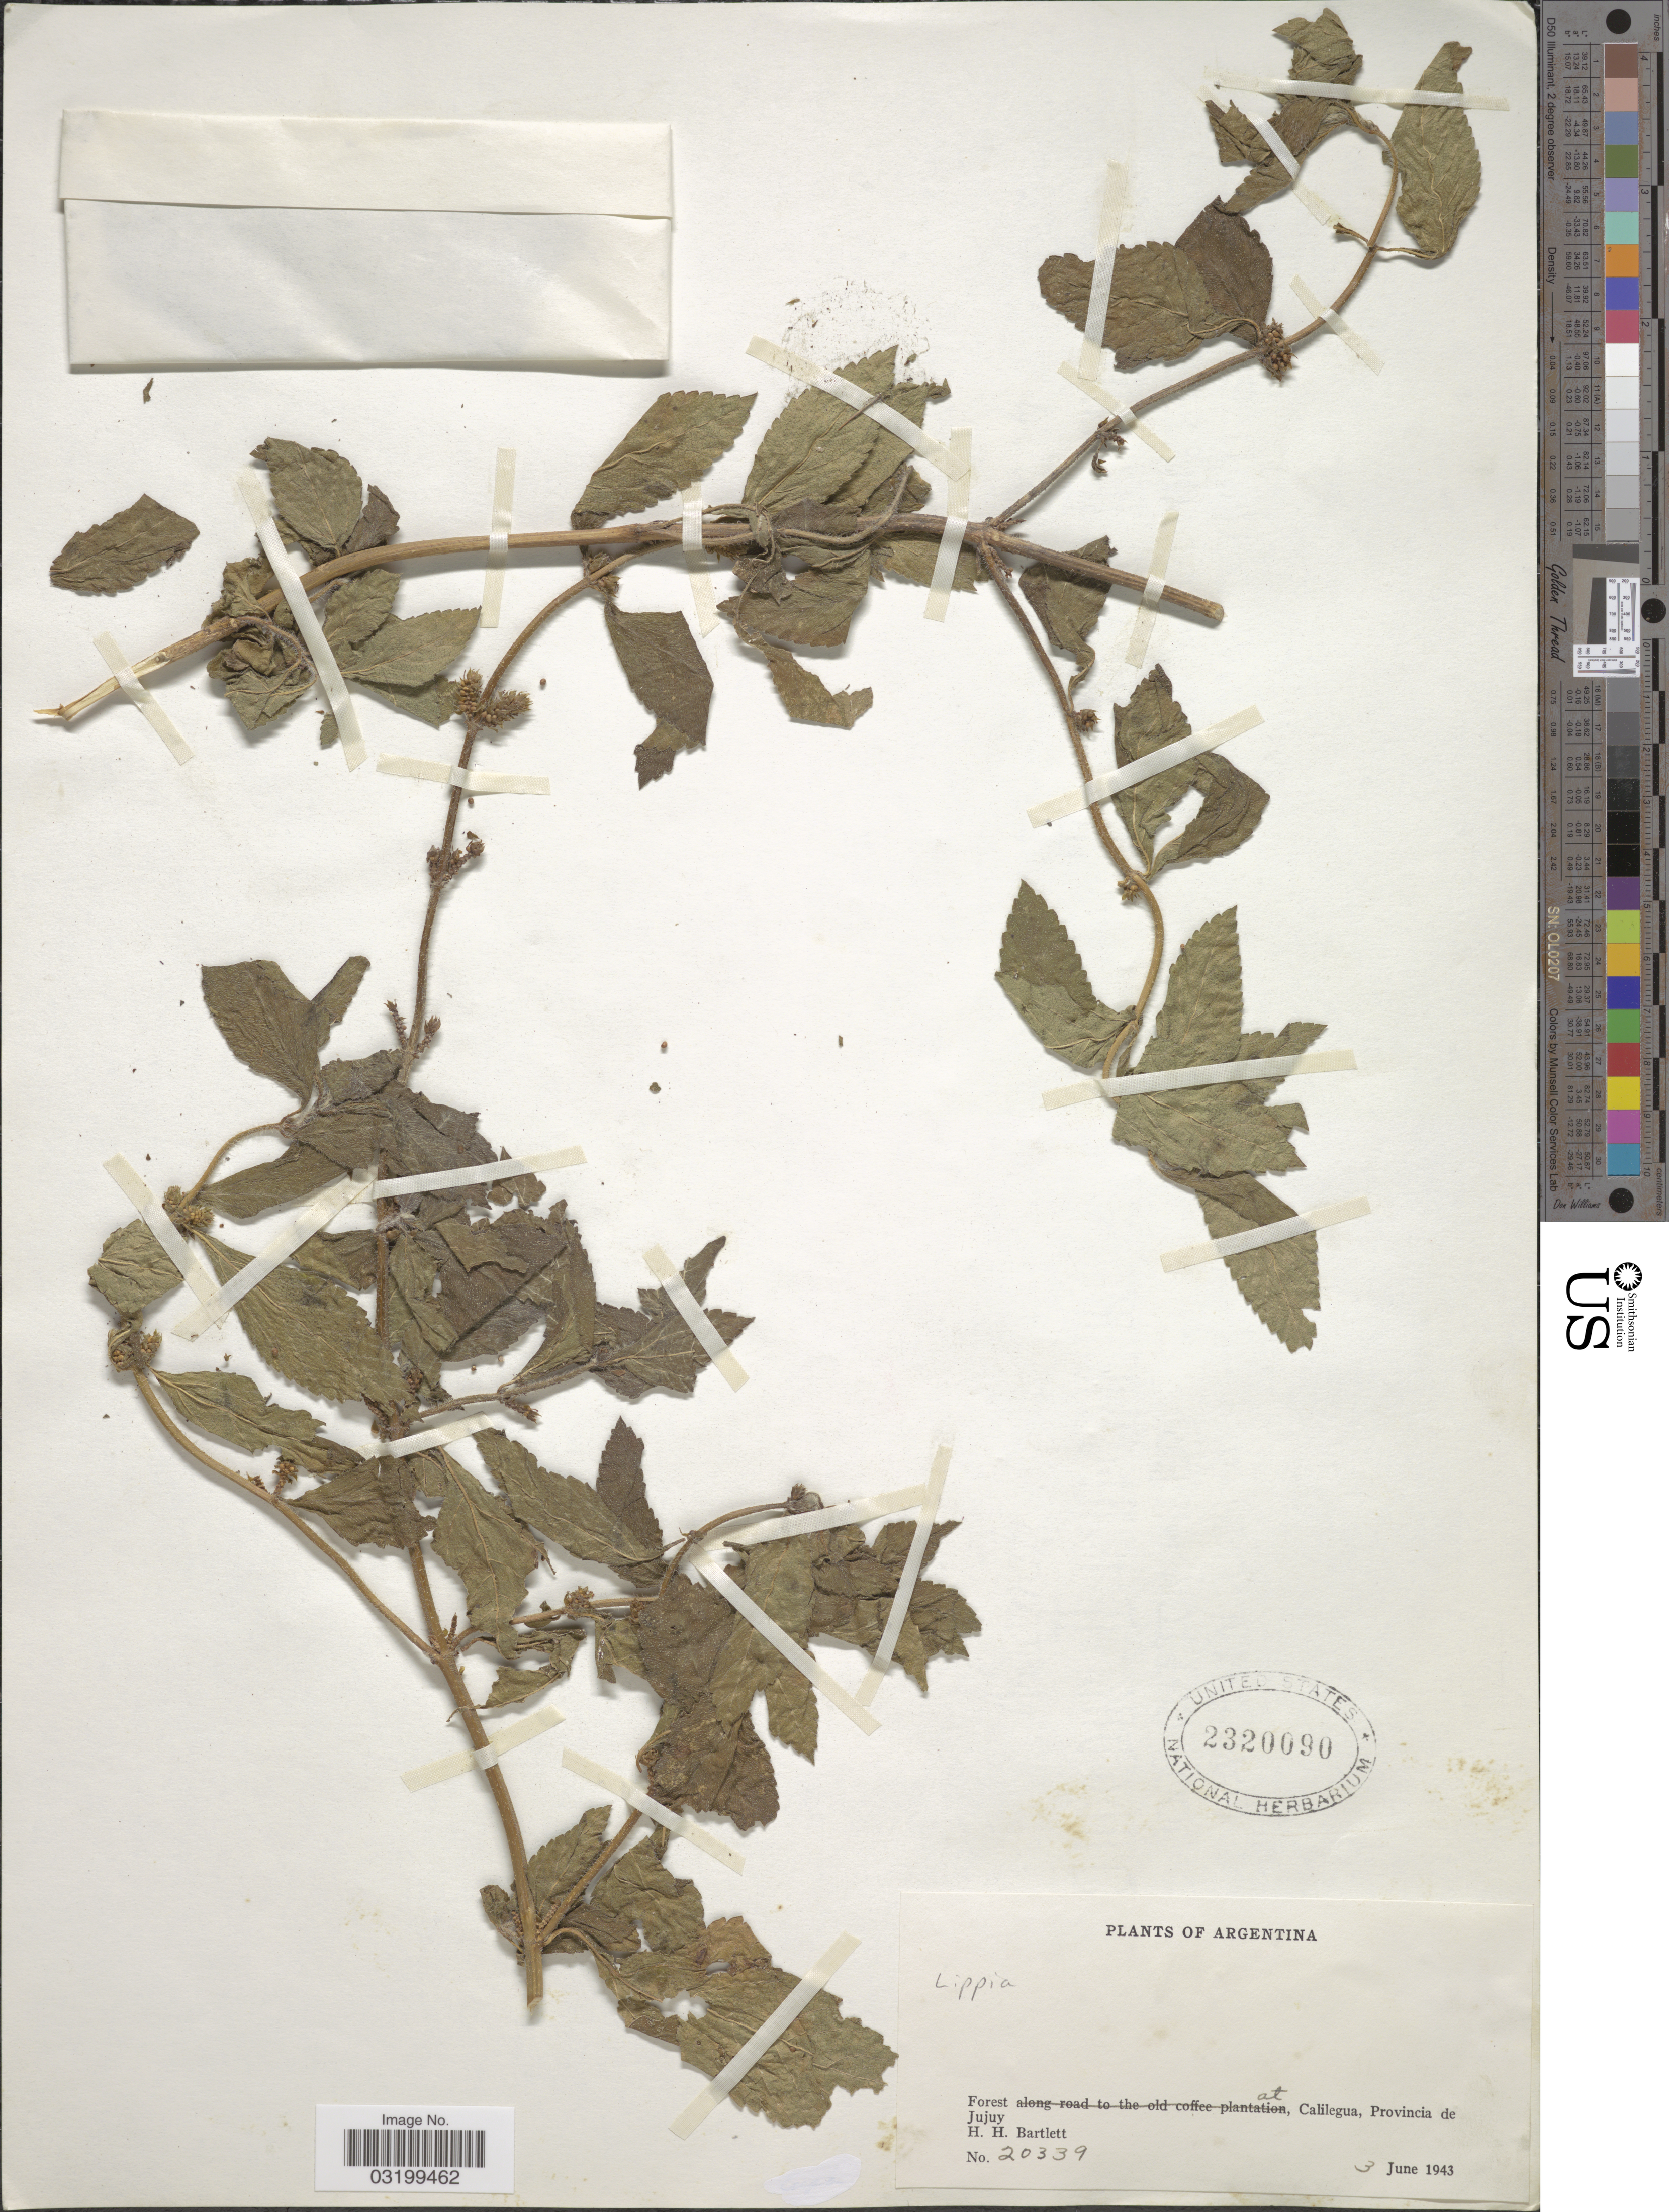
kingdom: Plantae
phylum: Tracheophyta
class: Magnoliopsida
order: Lamiales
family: Verbenaceae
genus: Lippia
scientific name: Lippia suffruticosa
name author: (Griseb.) Kuntze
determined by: Mirra, Fabiana, (SI), Instituto de Botanica Darwinion (ARGENTINA)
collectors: H. H. Bartlett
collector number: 20339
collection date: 1943-06-03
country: Argentina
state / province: Jujuy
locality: Forest at Calilegua.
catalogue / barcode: US 2320090